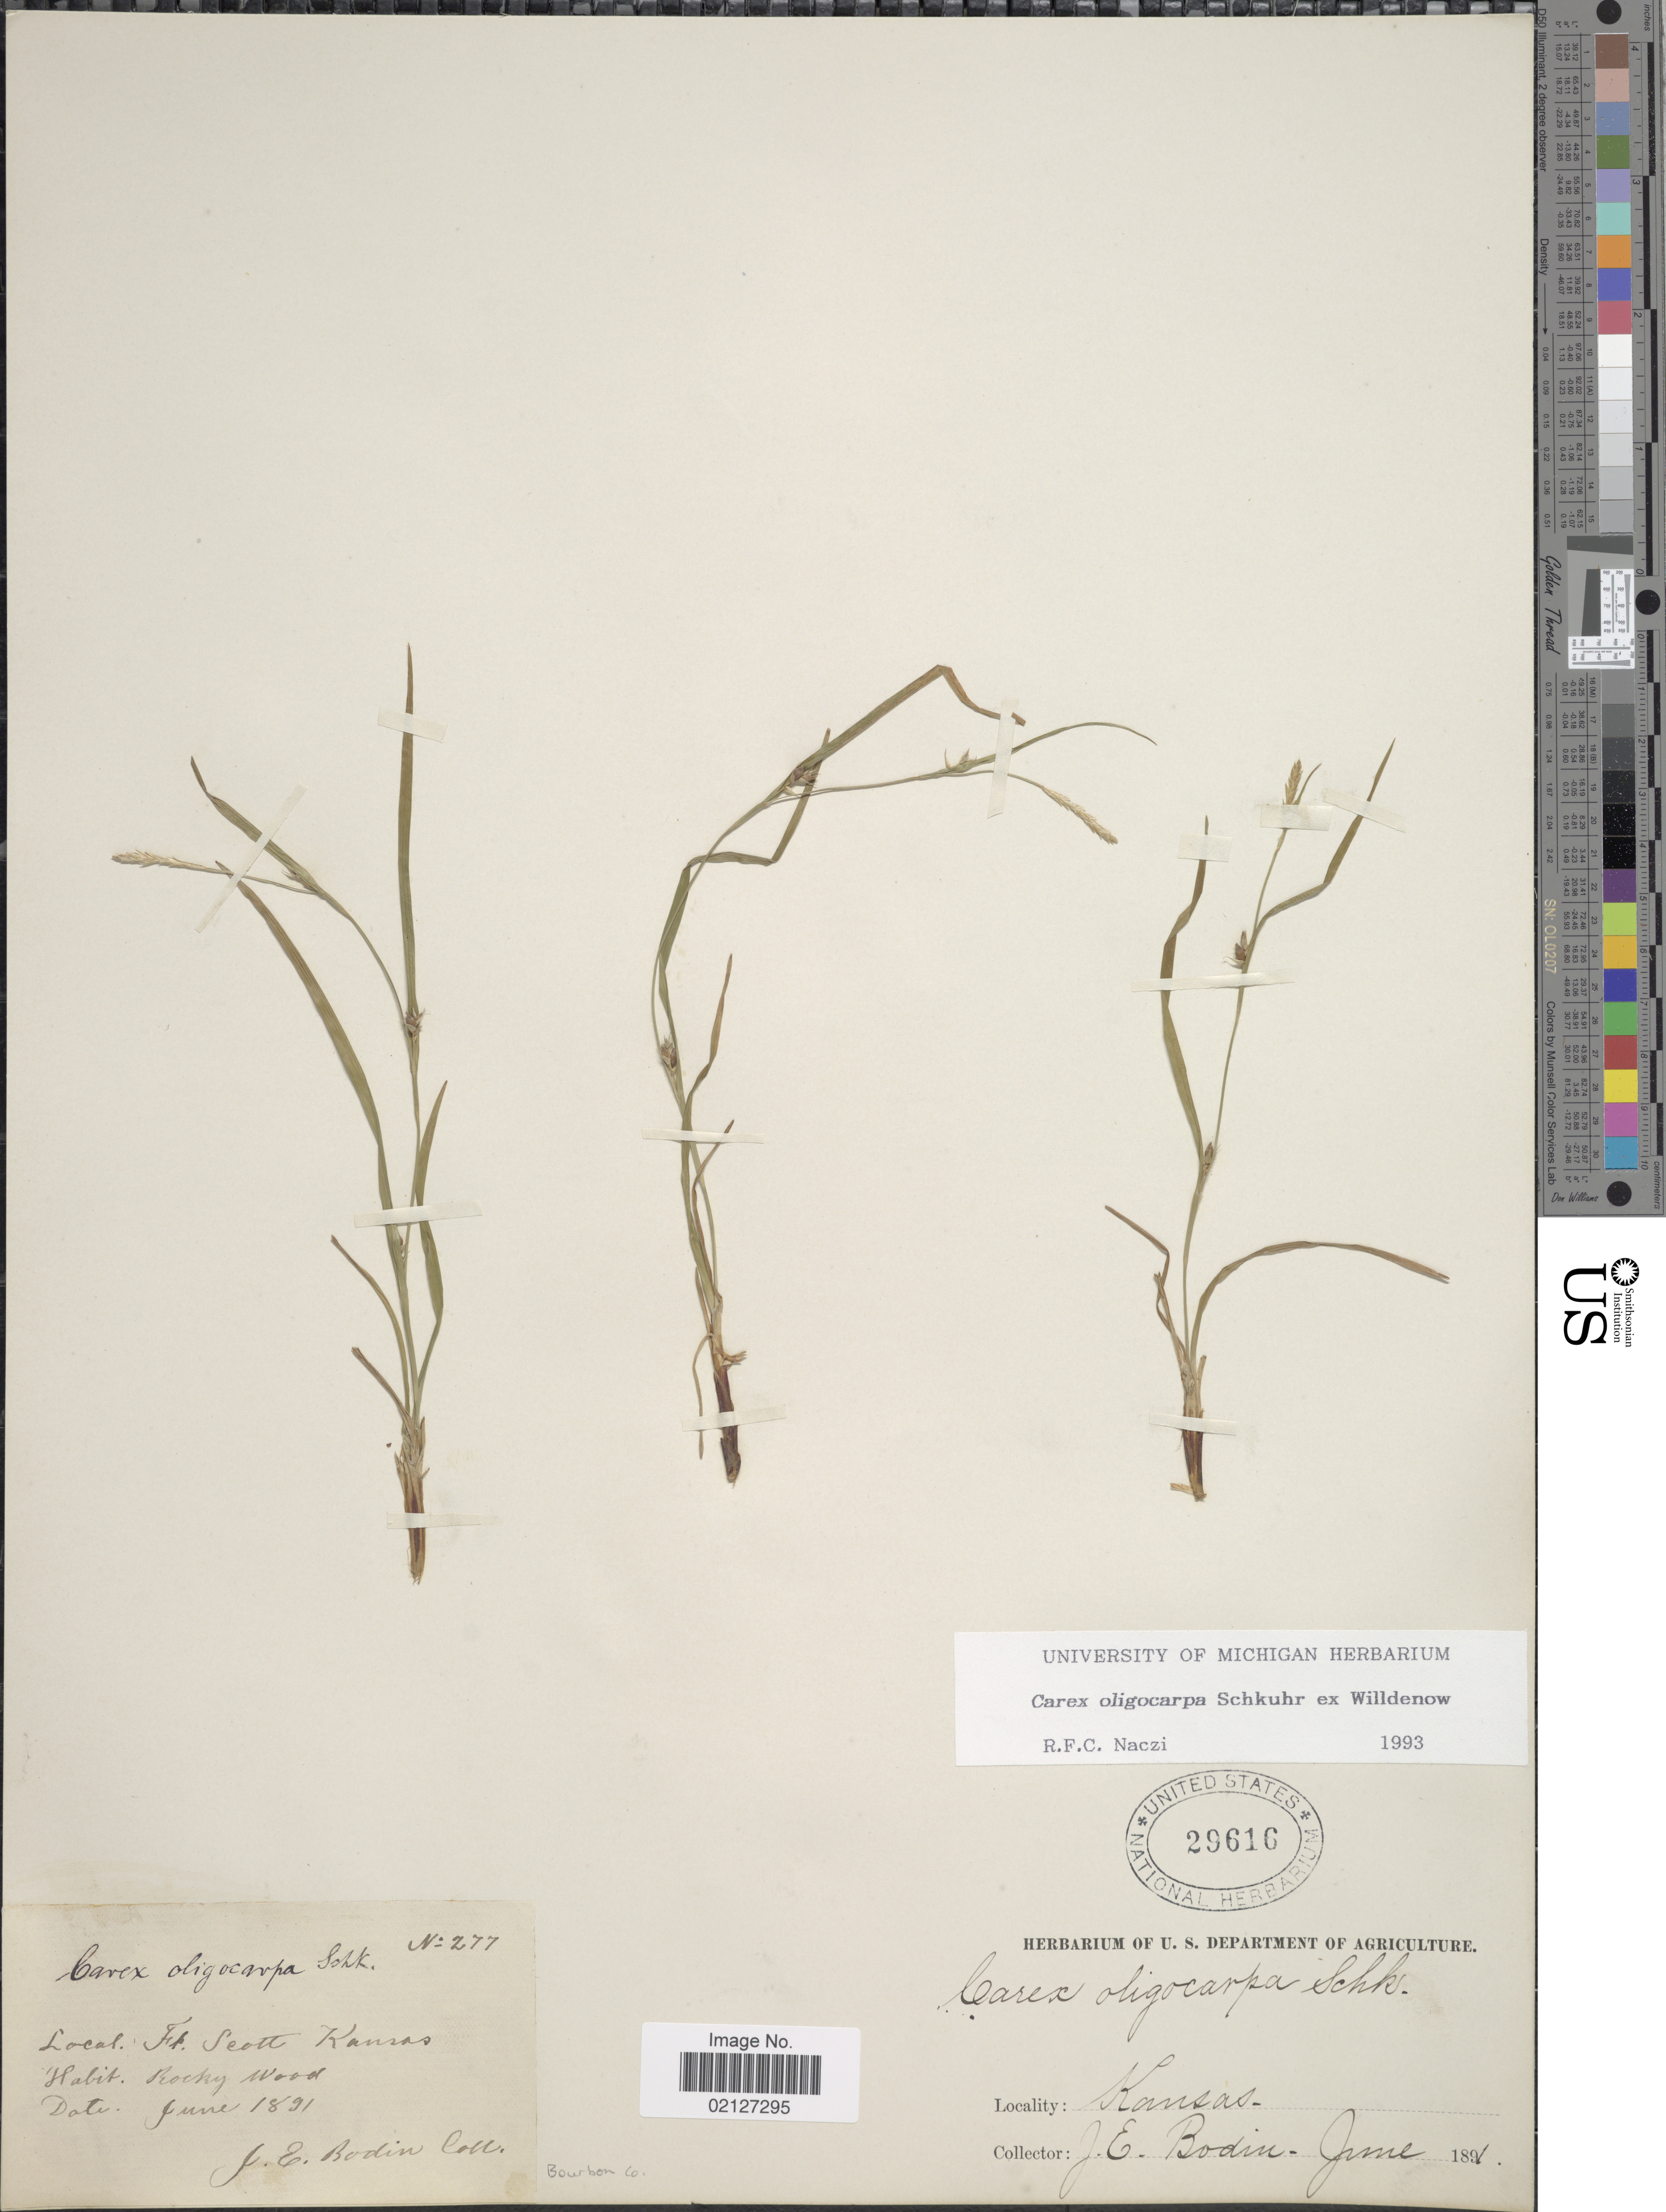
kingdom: Plantae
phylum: Tracheophyta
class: Liliopsida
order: Poales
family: Cyperaceae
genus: Carex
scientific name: Carex oligocarpa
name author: Willd.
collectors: J. E. Bodin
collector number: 277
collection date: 1891-06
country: United States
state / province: Kansas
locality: Ft. Scott Kansas, rocky woods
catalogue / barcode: US 29616